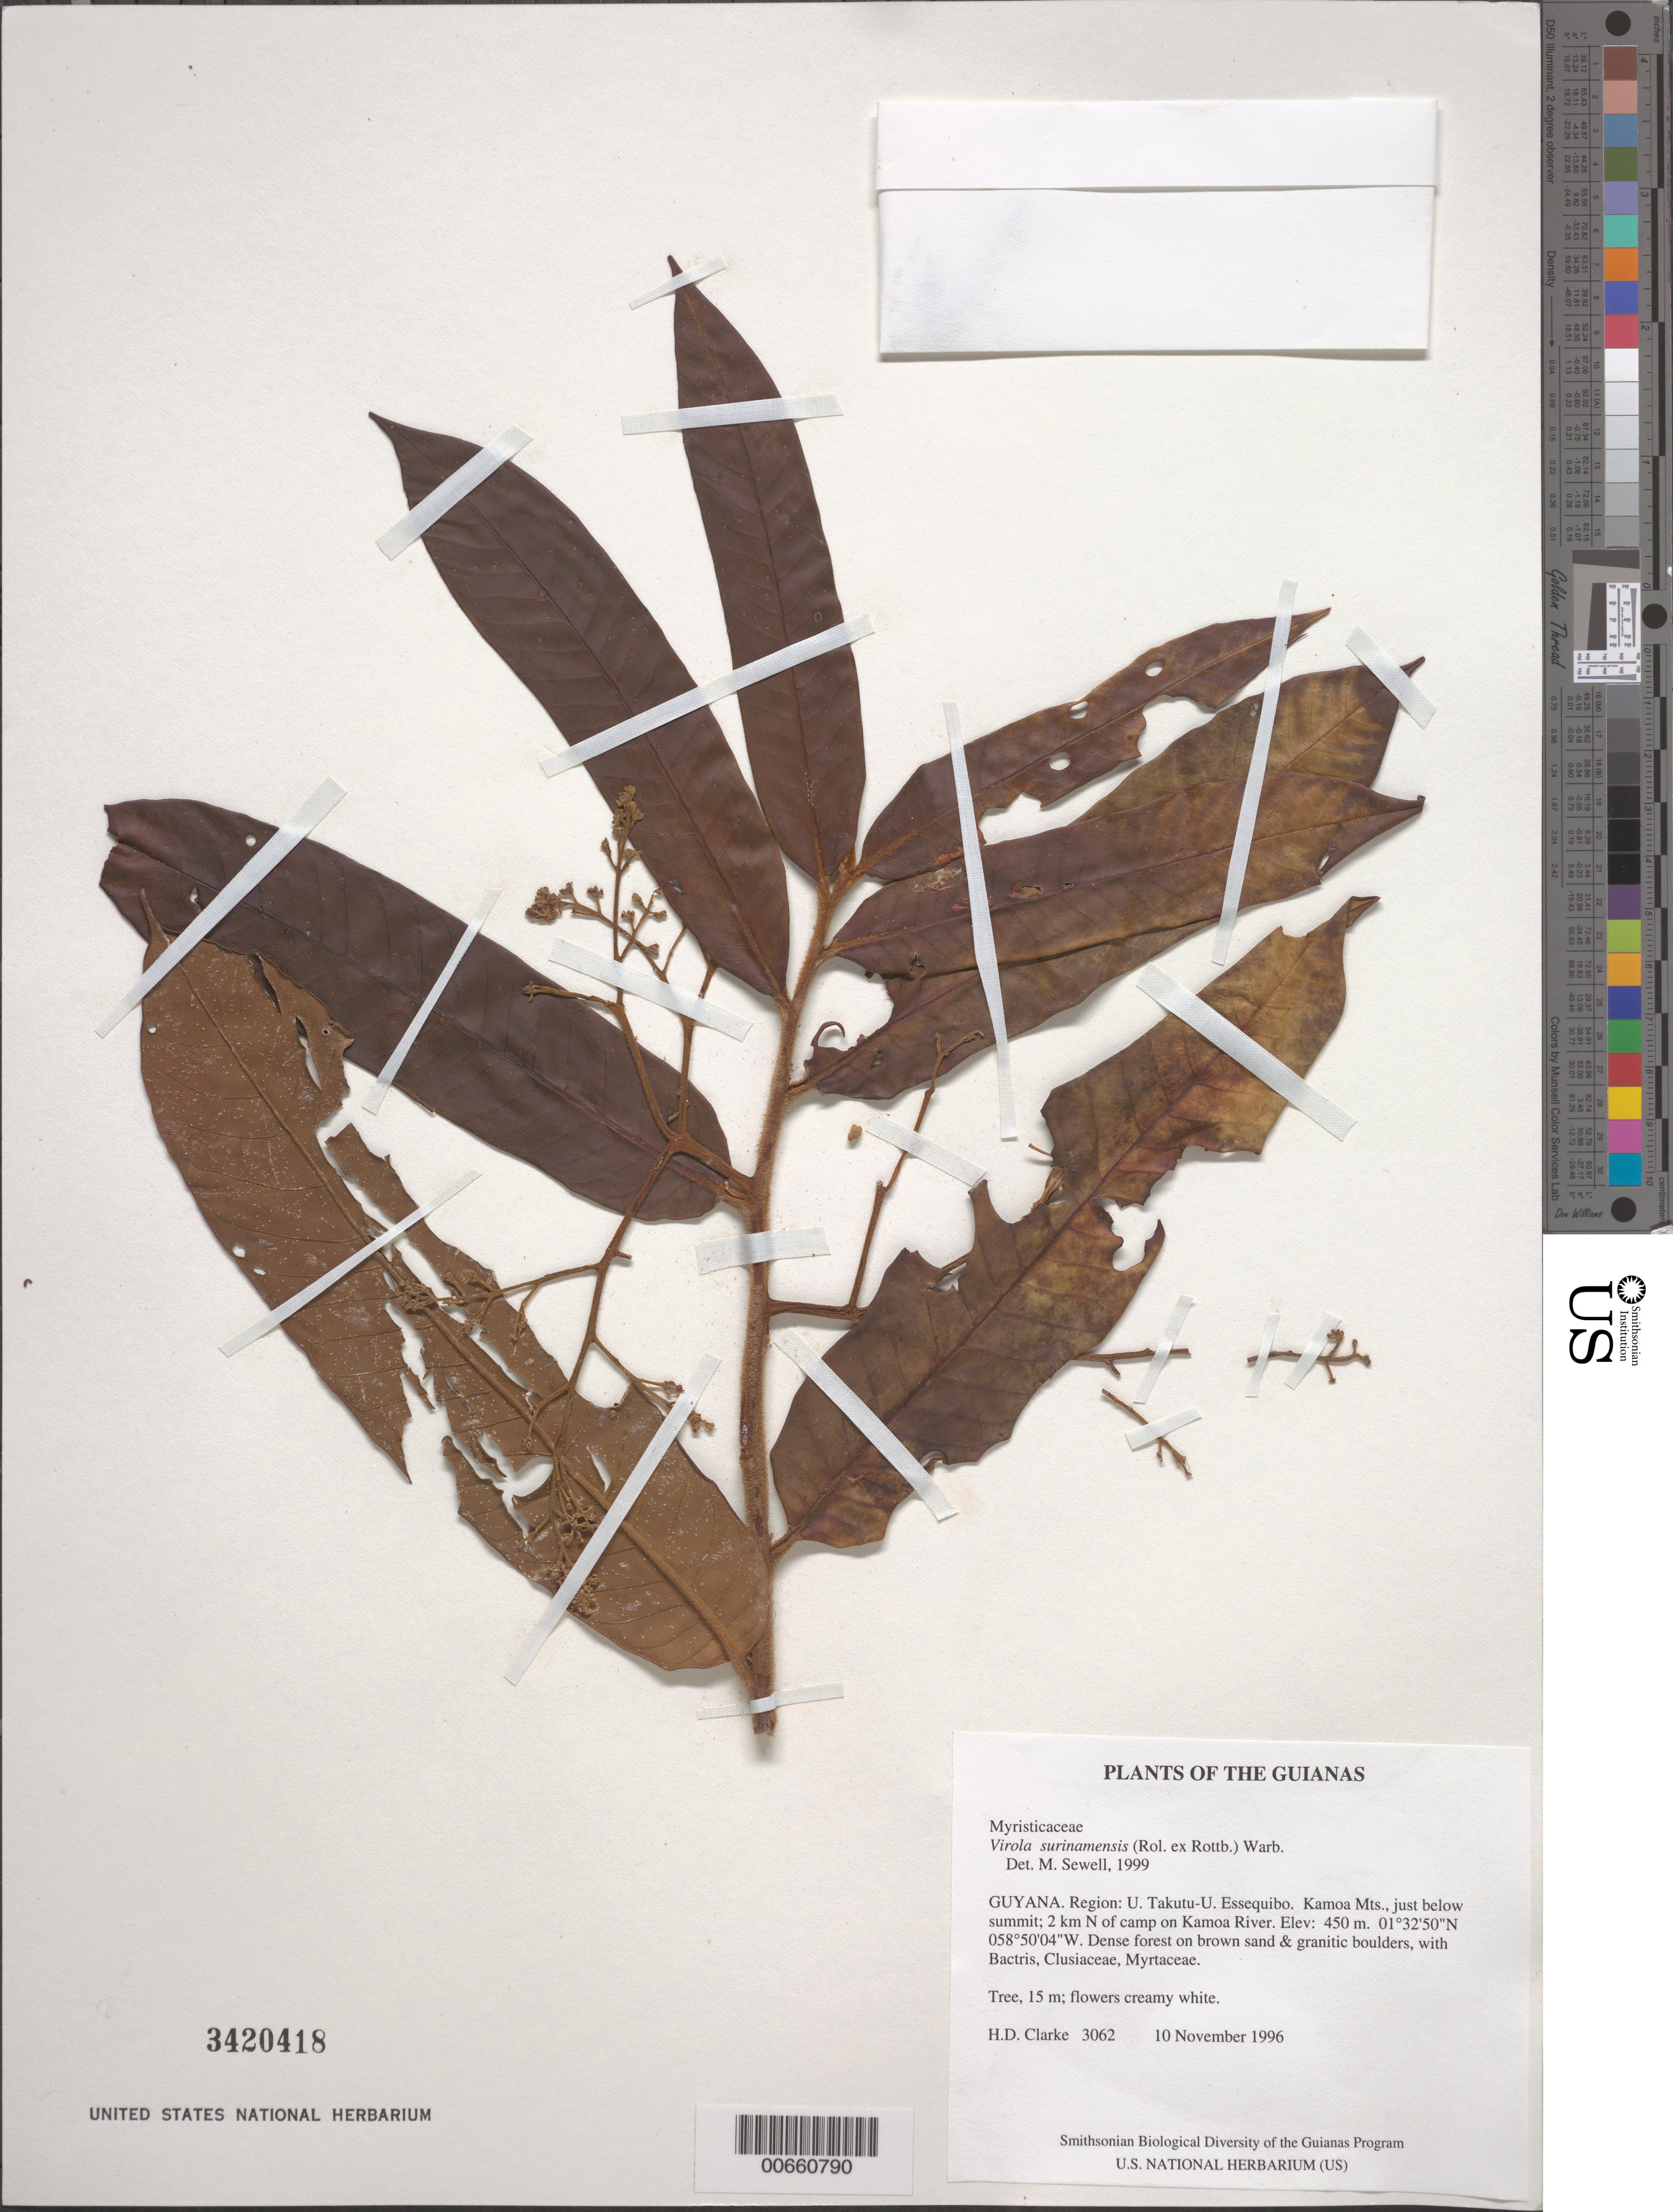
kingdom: Plantae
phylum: Tracheophyta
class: Magnoliopsida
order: Magnoliales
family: Myristicaceae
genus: Virola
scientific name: Virola surinamensis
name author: (Rol.) Warb.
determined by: Sewell, M.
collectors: H. D. Clarke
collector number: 3062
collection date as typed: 10 November 1996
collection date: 1996-11-10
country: Guyana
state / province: U. Takutu-U. Essequibo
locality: Kamoa Mts., just below summit; 2 km N of camp on Kamoa River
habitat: Dense forest on brown sand & granitic boulders, with Bactris, Clusiaceae, Myrtaceae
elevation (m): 450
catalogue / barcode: US 3420418